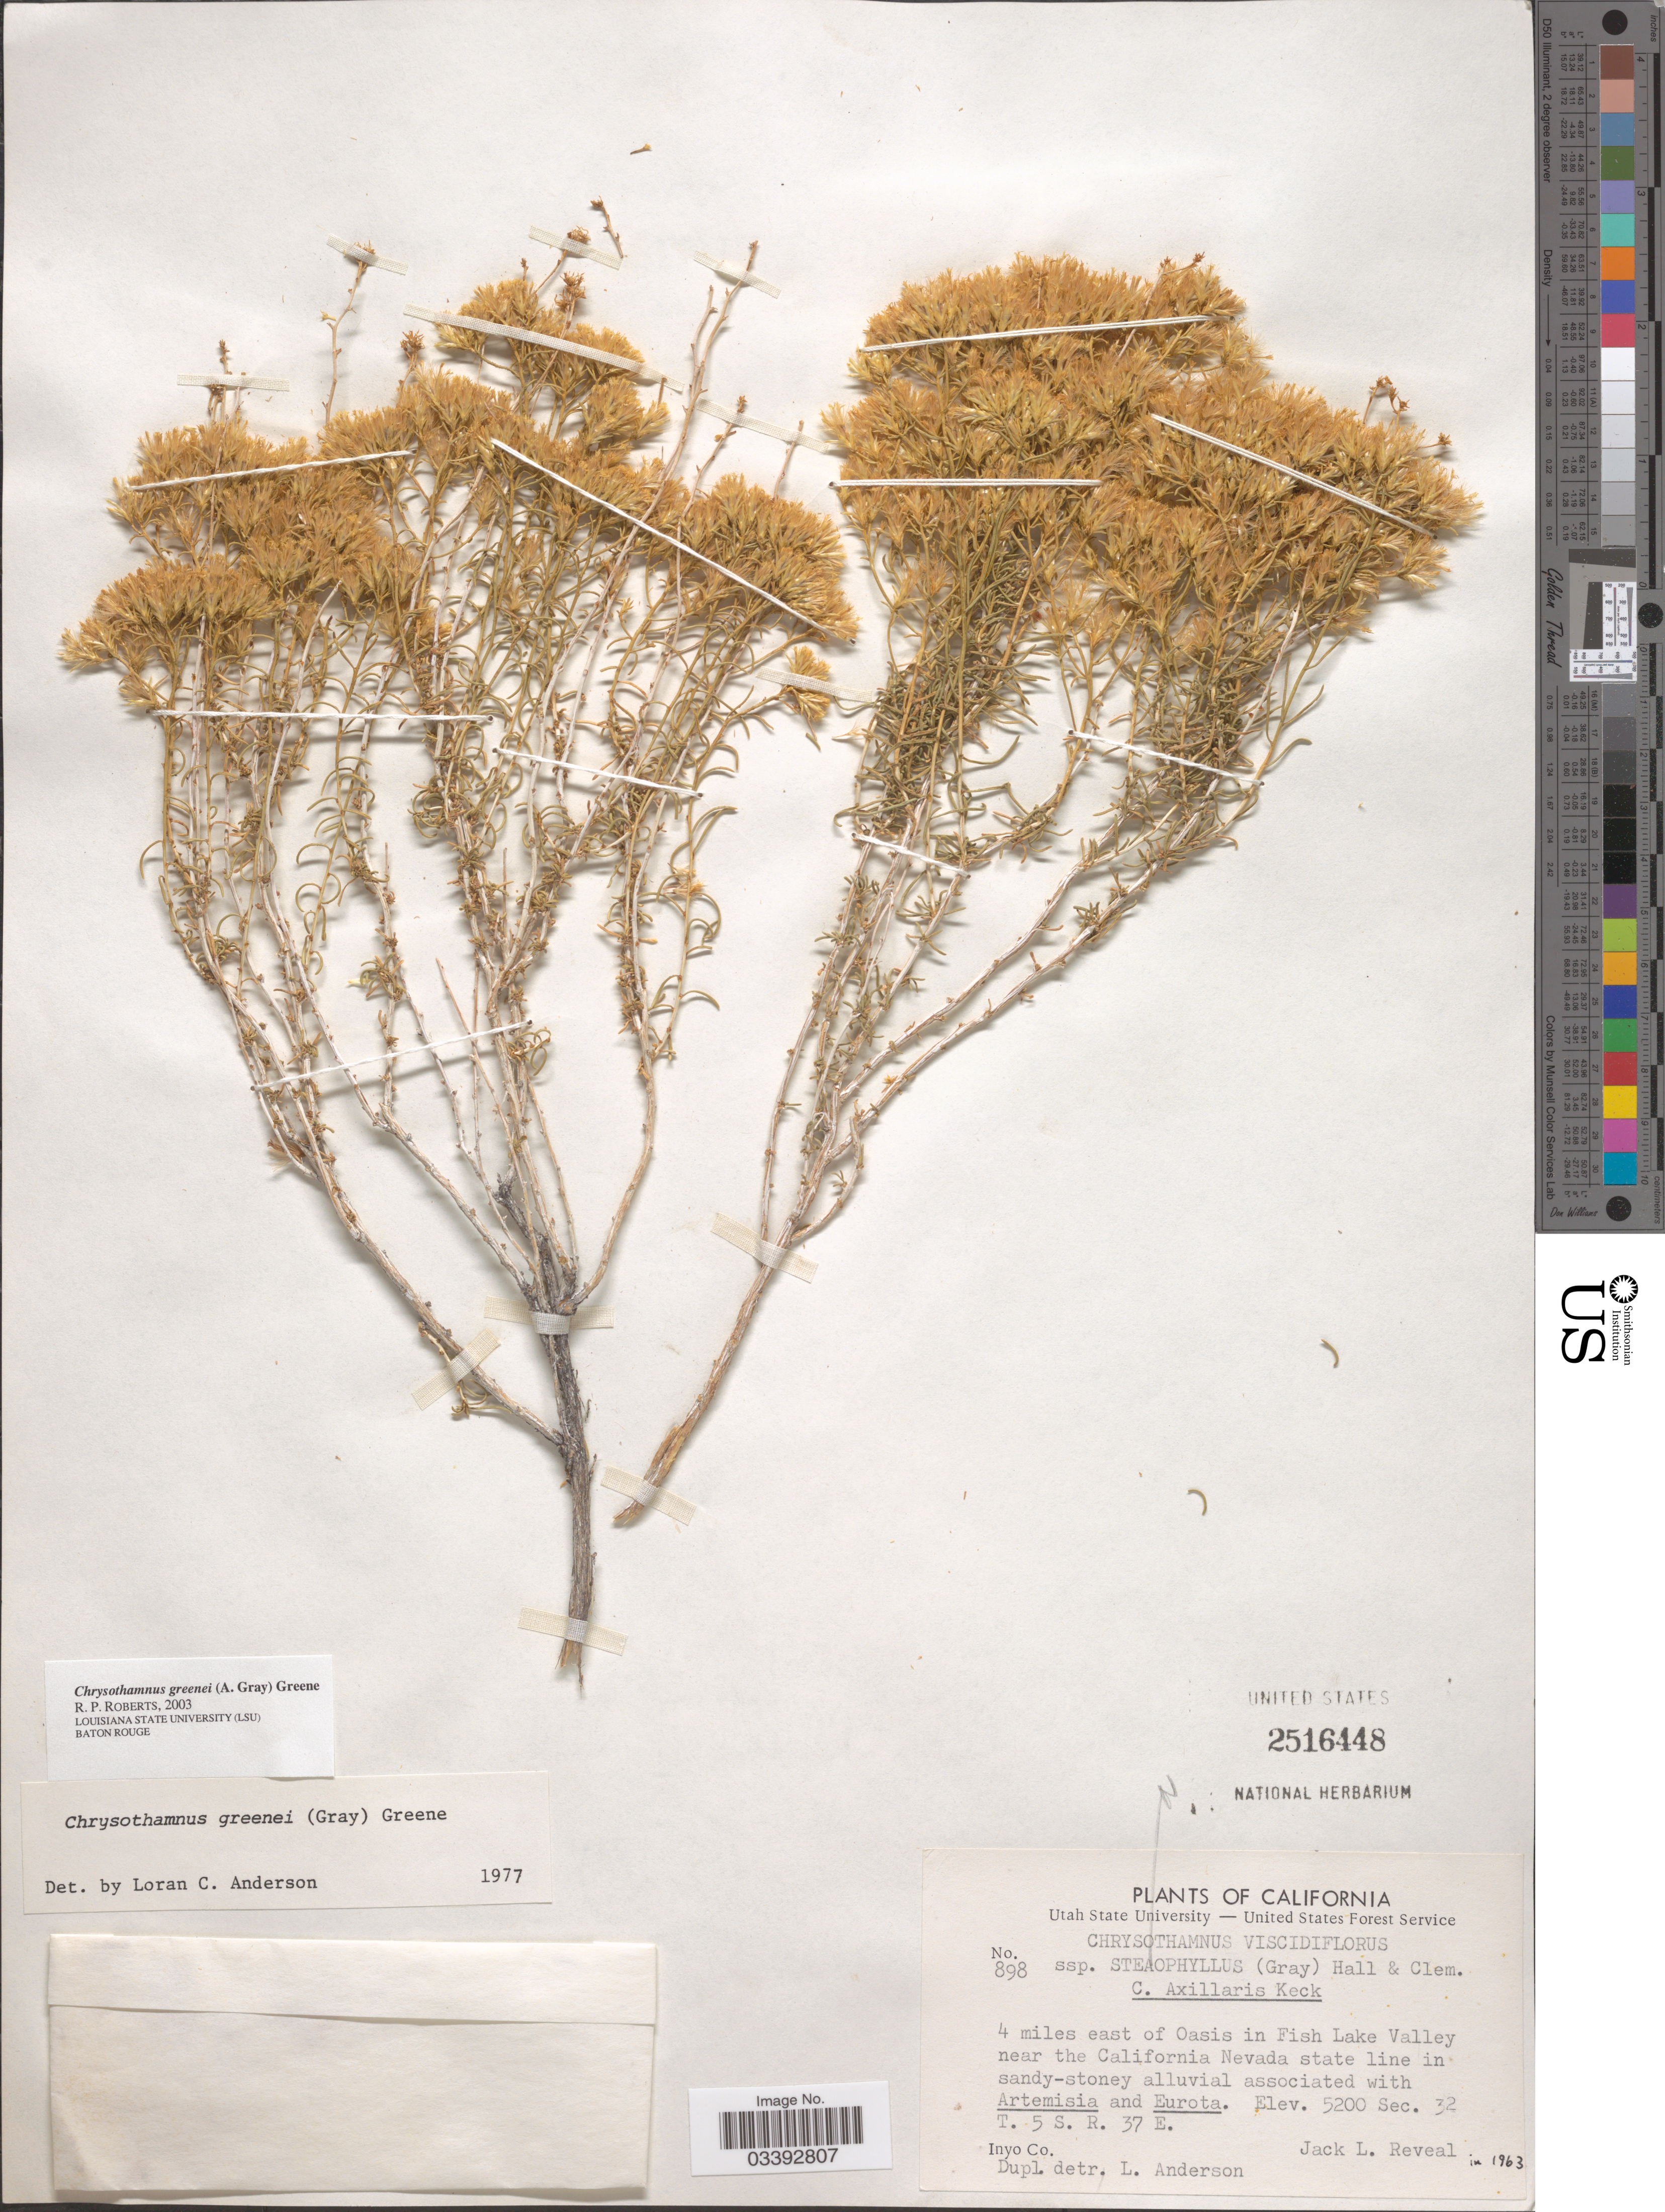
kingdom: Plantae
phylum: Tracheophyta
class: Magnoliopsida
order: Asterales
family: Asteraceae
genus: Chrysothamnus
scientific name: Chrysothamnus greenei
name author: (A. Gray) Greene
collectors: J. L. Reveal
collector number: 898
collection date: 1963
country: United States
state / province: California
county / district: Inyo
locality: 4 miles east of Oasis in Fish Lake Valley near the California Nevada state line. Sec. 32 T. 5 S. R. 37 E. Inyo Co.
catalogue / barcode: US 2516448